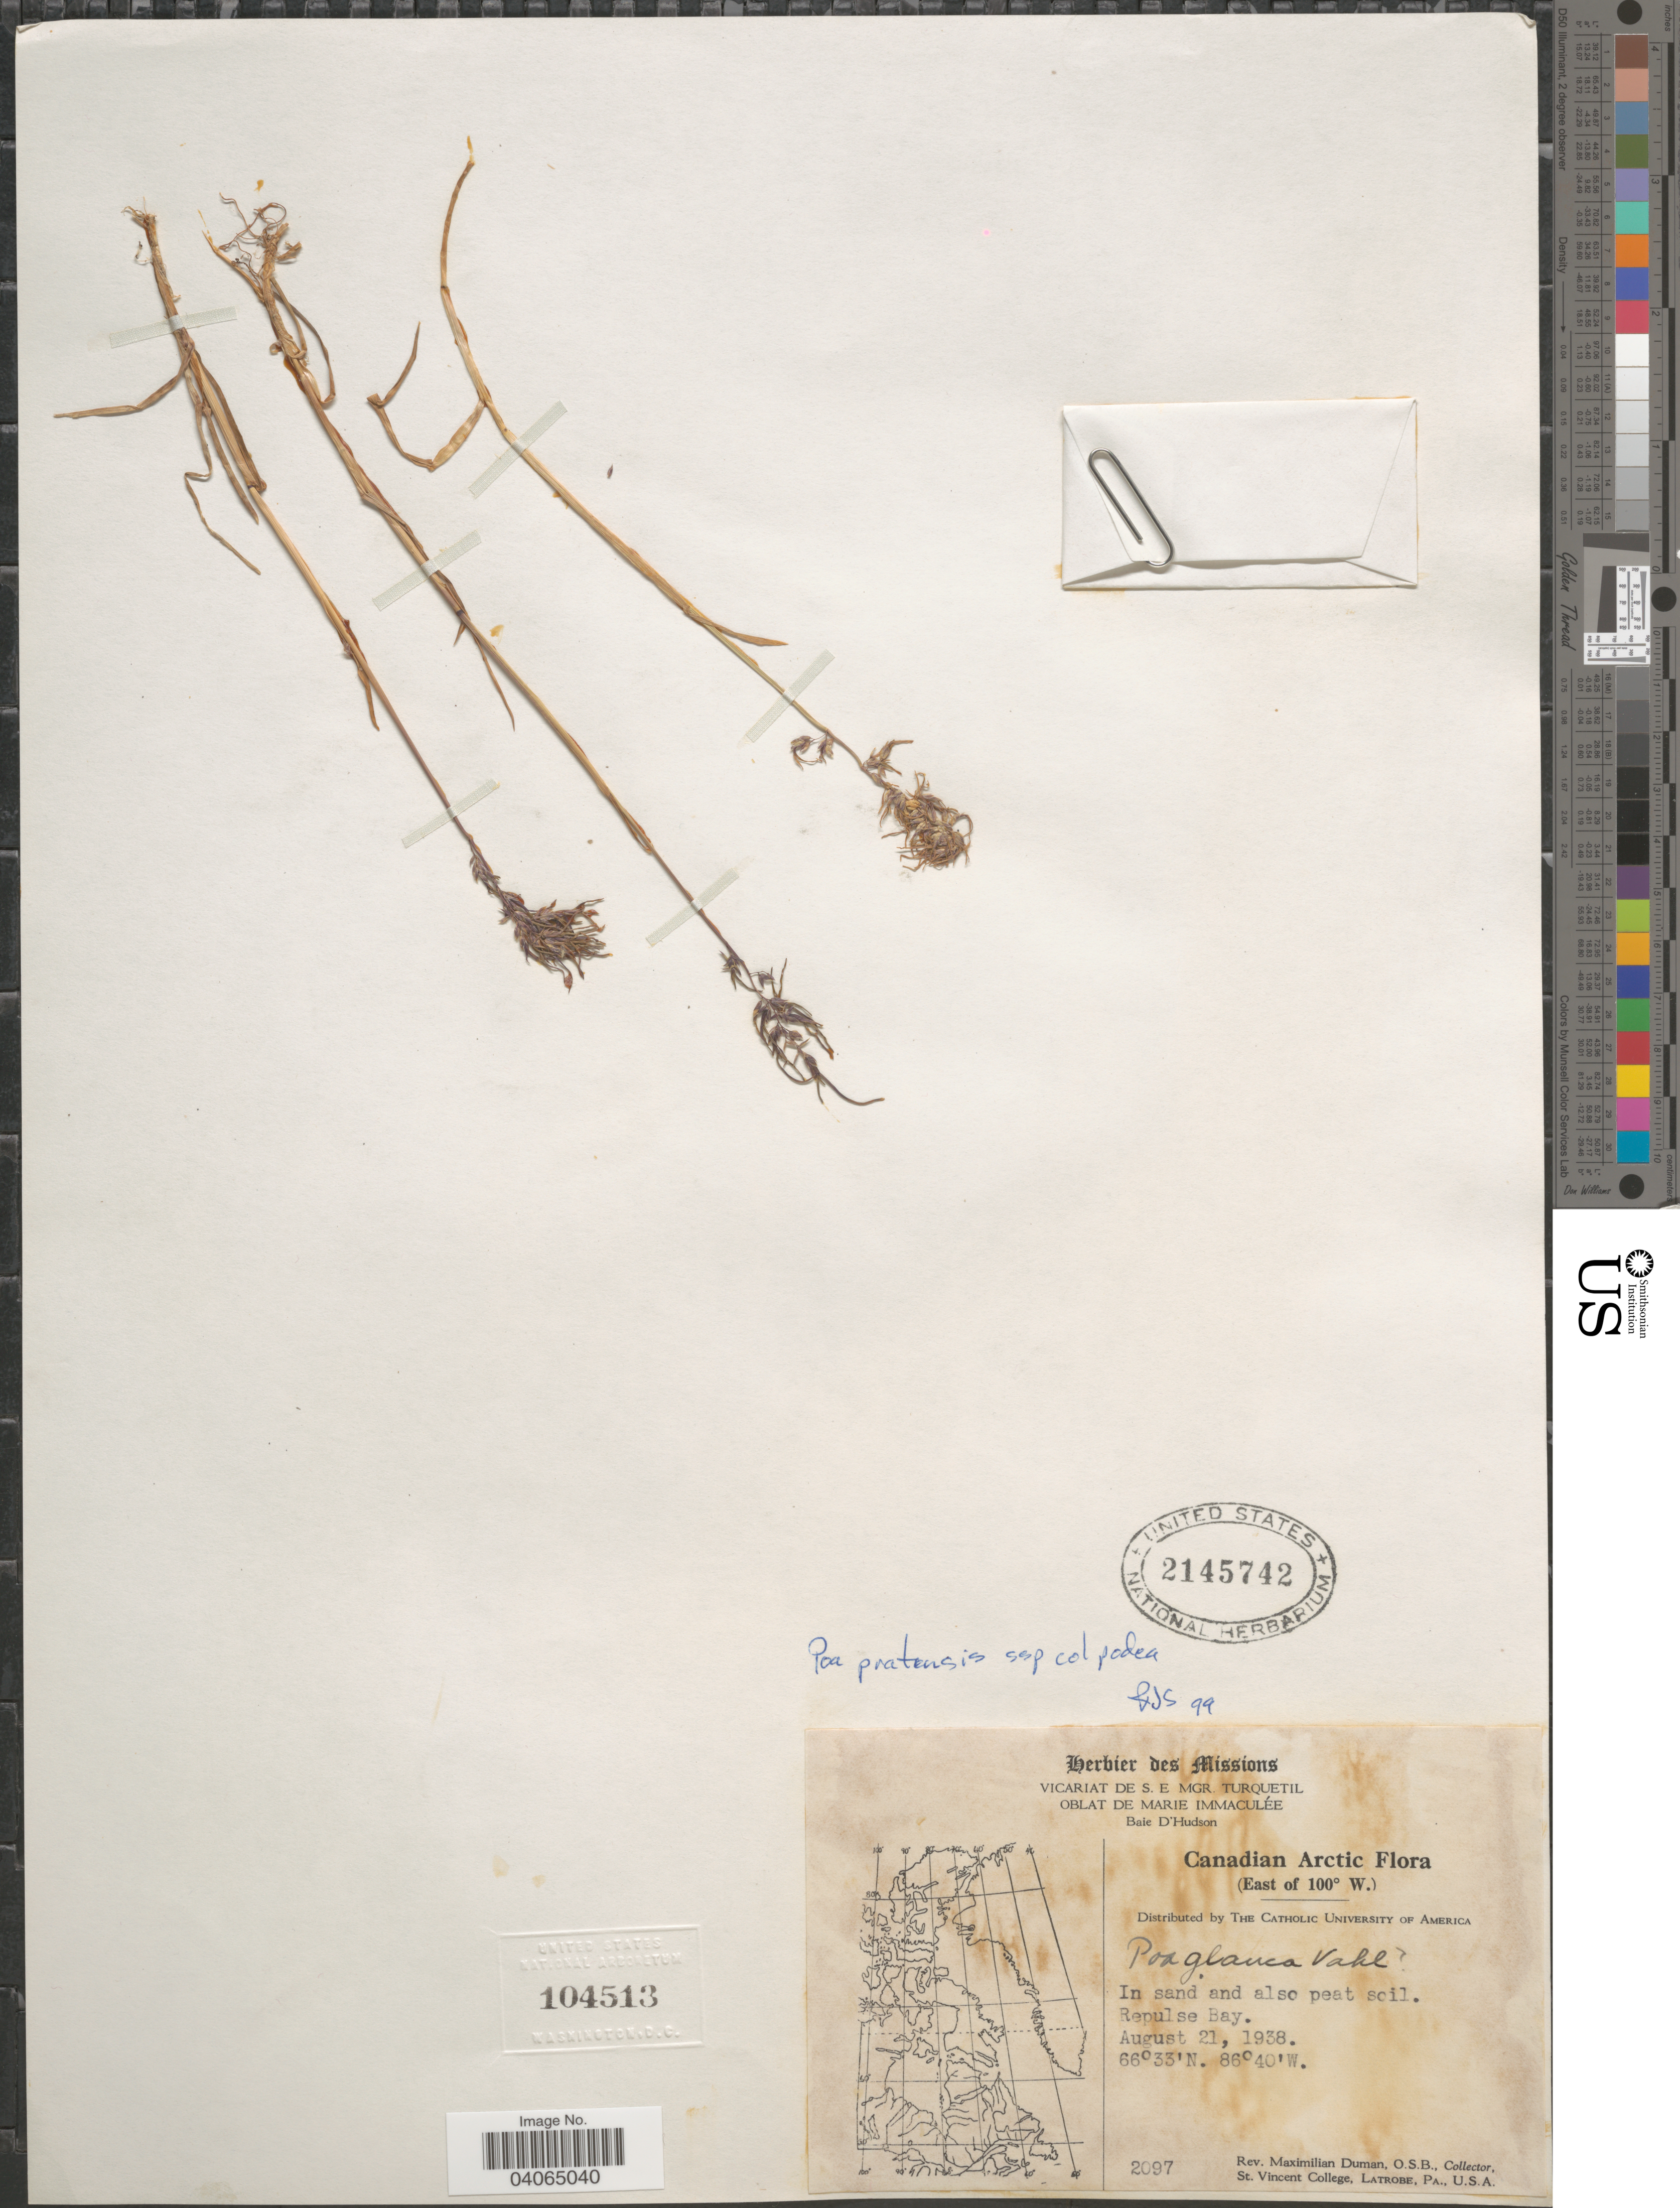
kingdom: Plantae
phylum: Tracheophyta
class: Liliopsida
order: Poales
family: Poaceae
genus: Poa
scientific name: Poa pratensis subsp. colpodea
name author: (Th. Fr.) Tzvelev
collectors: M. Duman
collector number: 2097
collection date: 1938-08-21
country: Canada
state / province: Nunavut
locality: Canadian Arctic. (East of 100° W.) Repulse Bay.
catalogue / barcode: US 2145742